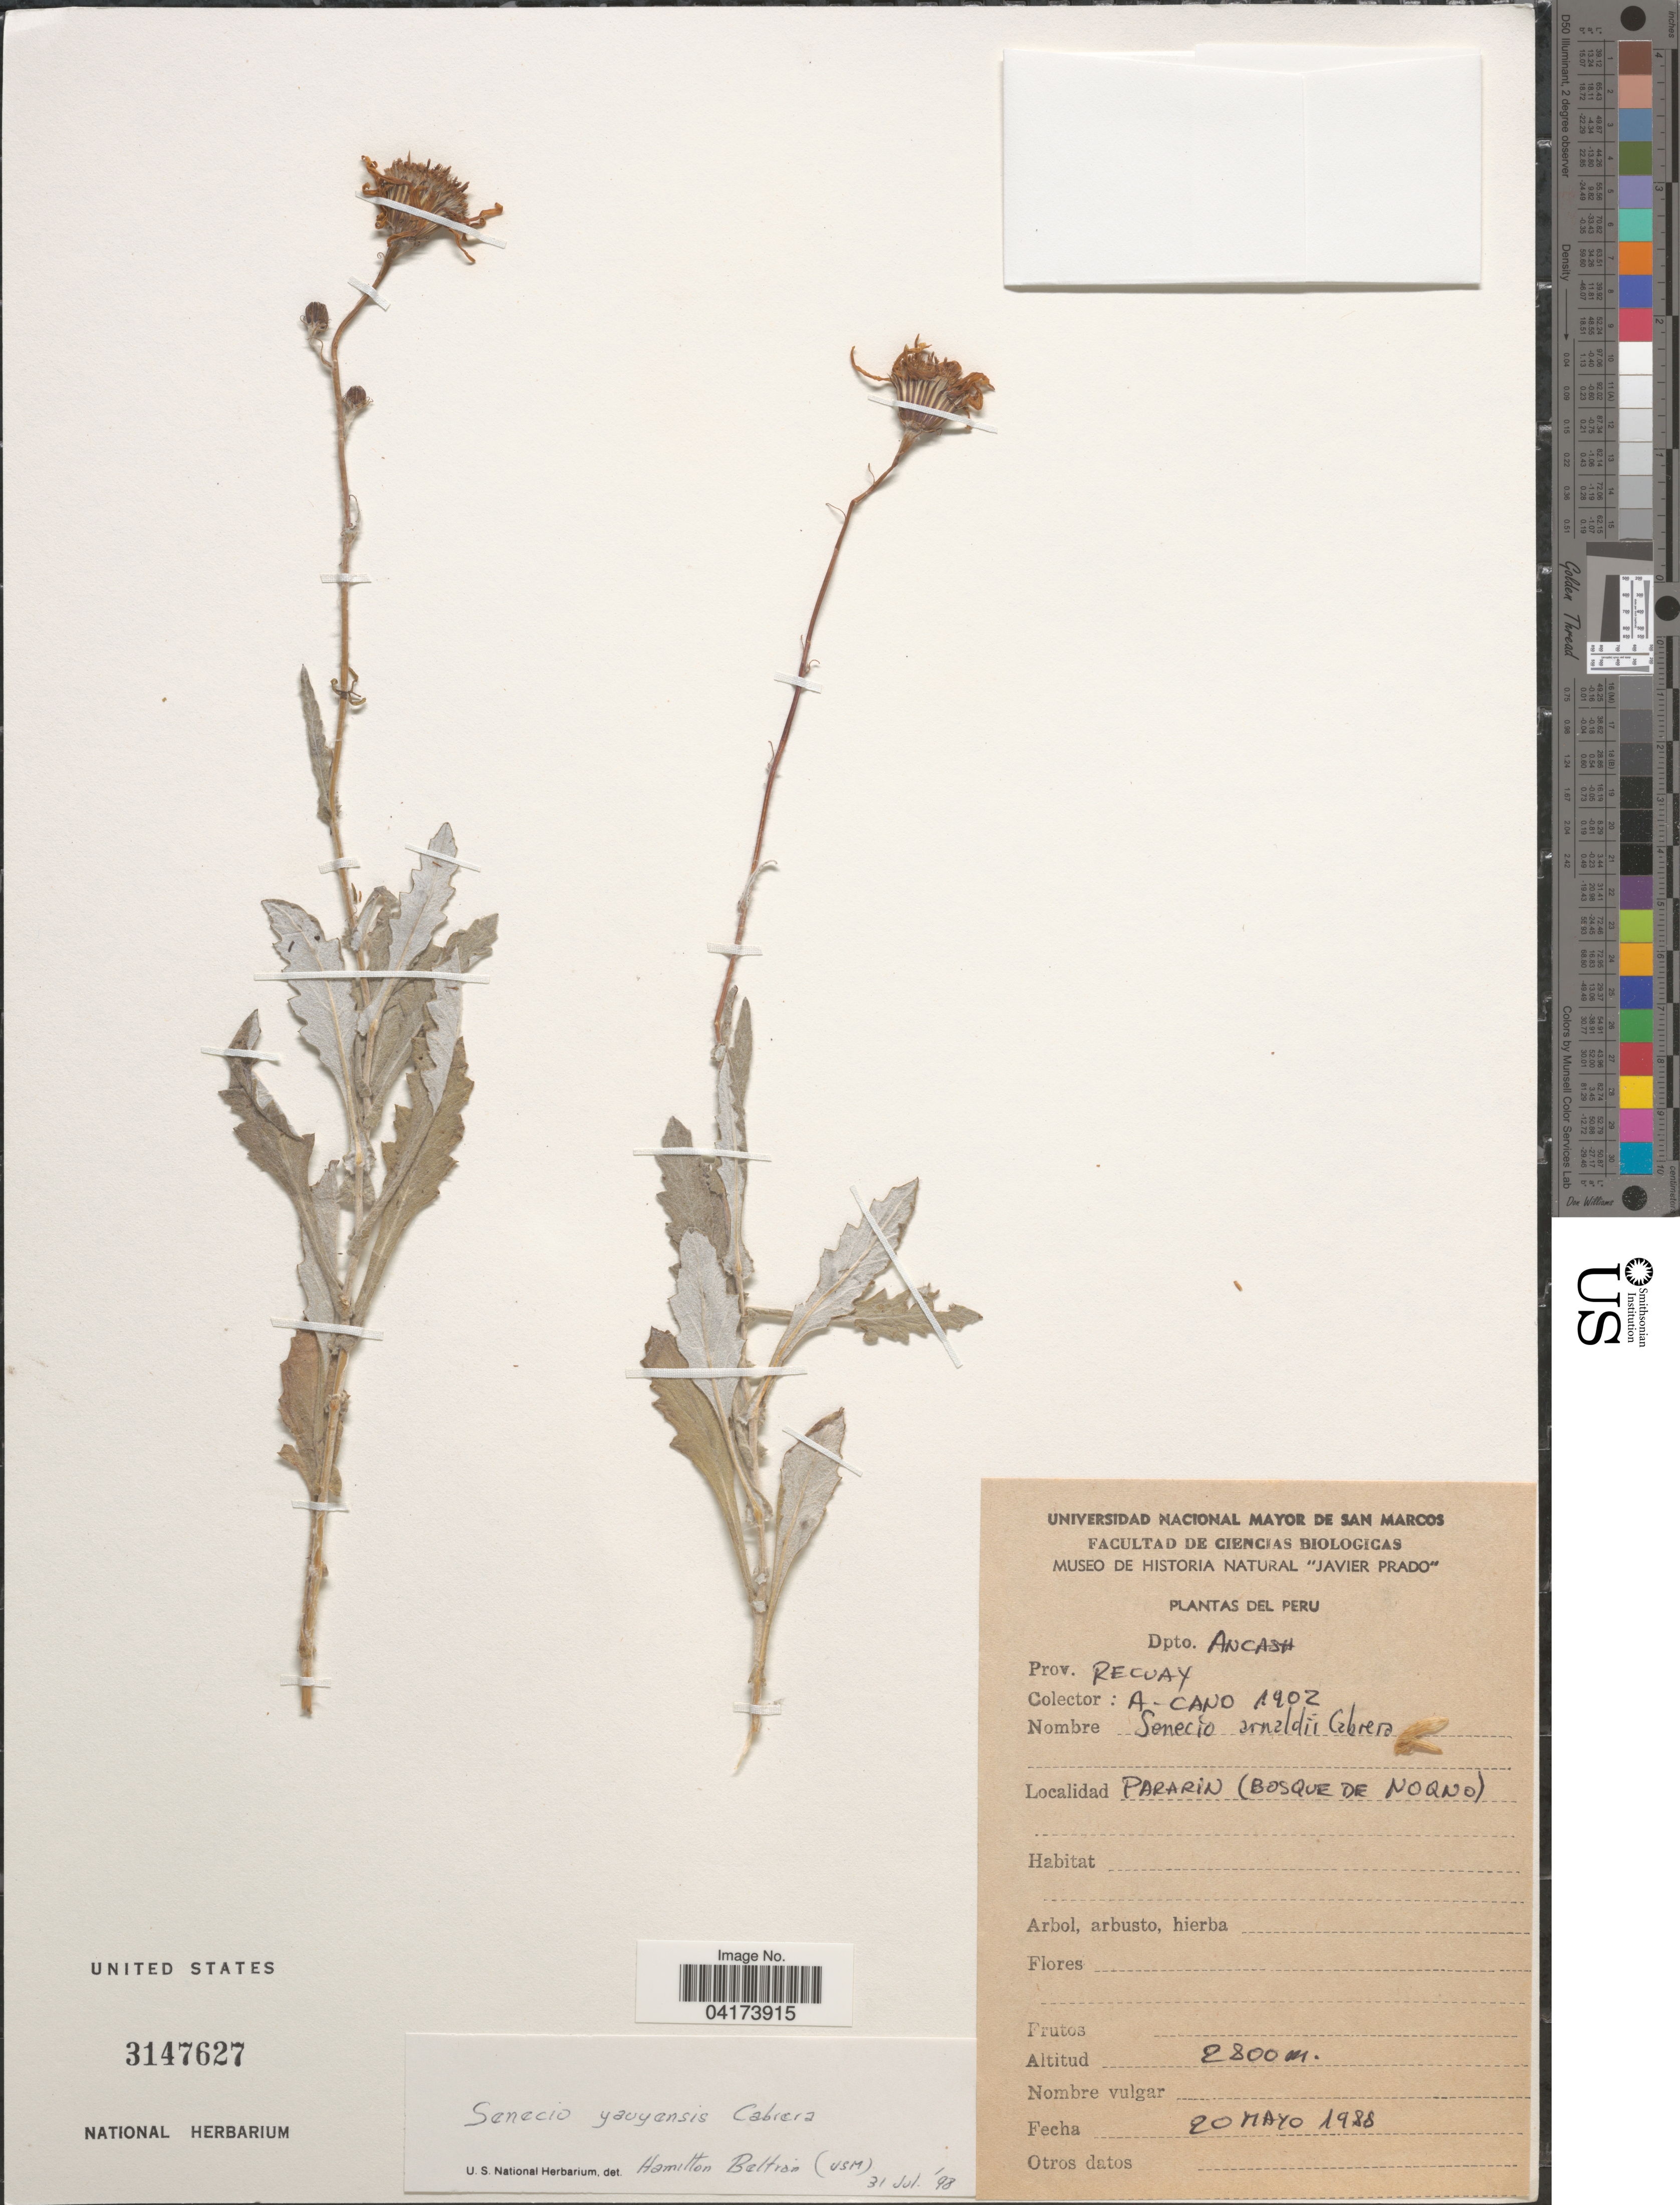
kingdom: Plantae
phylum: Tracheophyta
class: Magnoliopsida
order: Asterales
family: Asteraceae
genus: Senecio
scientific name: Senecio yauyensis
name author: Cabrera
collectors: A. Cano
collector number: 1902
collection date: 1988-05-20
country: Peru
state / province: Ancash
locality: Dpto. Ancash. Prov. Recuay. Pararin (Bosque de Noqno).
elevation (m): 2800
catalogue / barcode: US 3147627